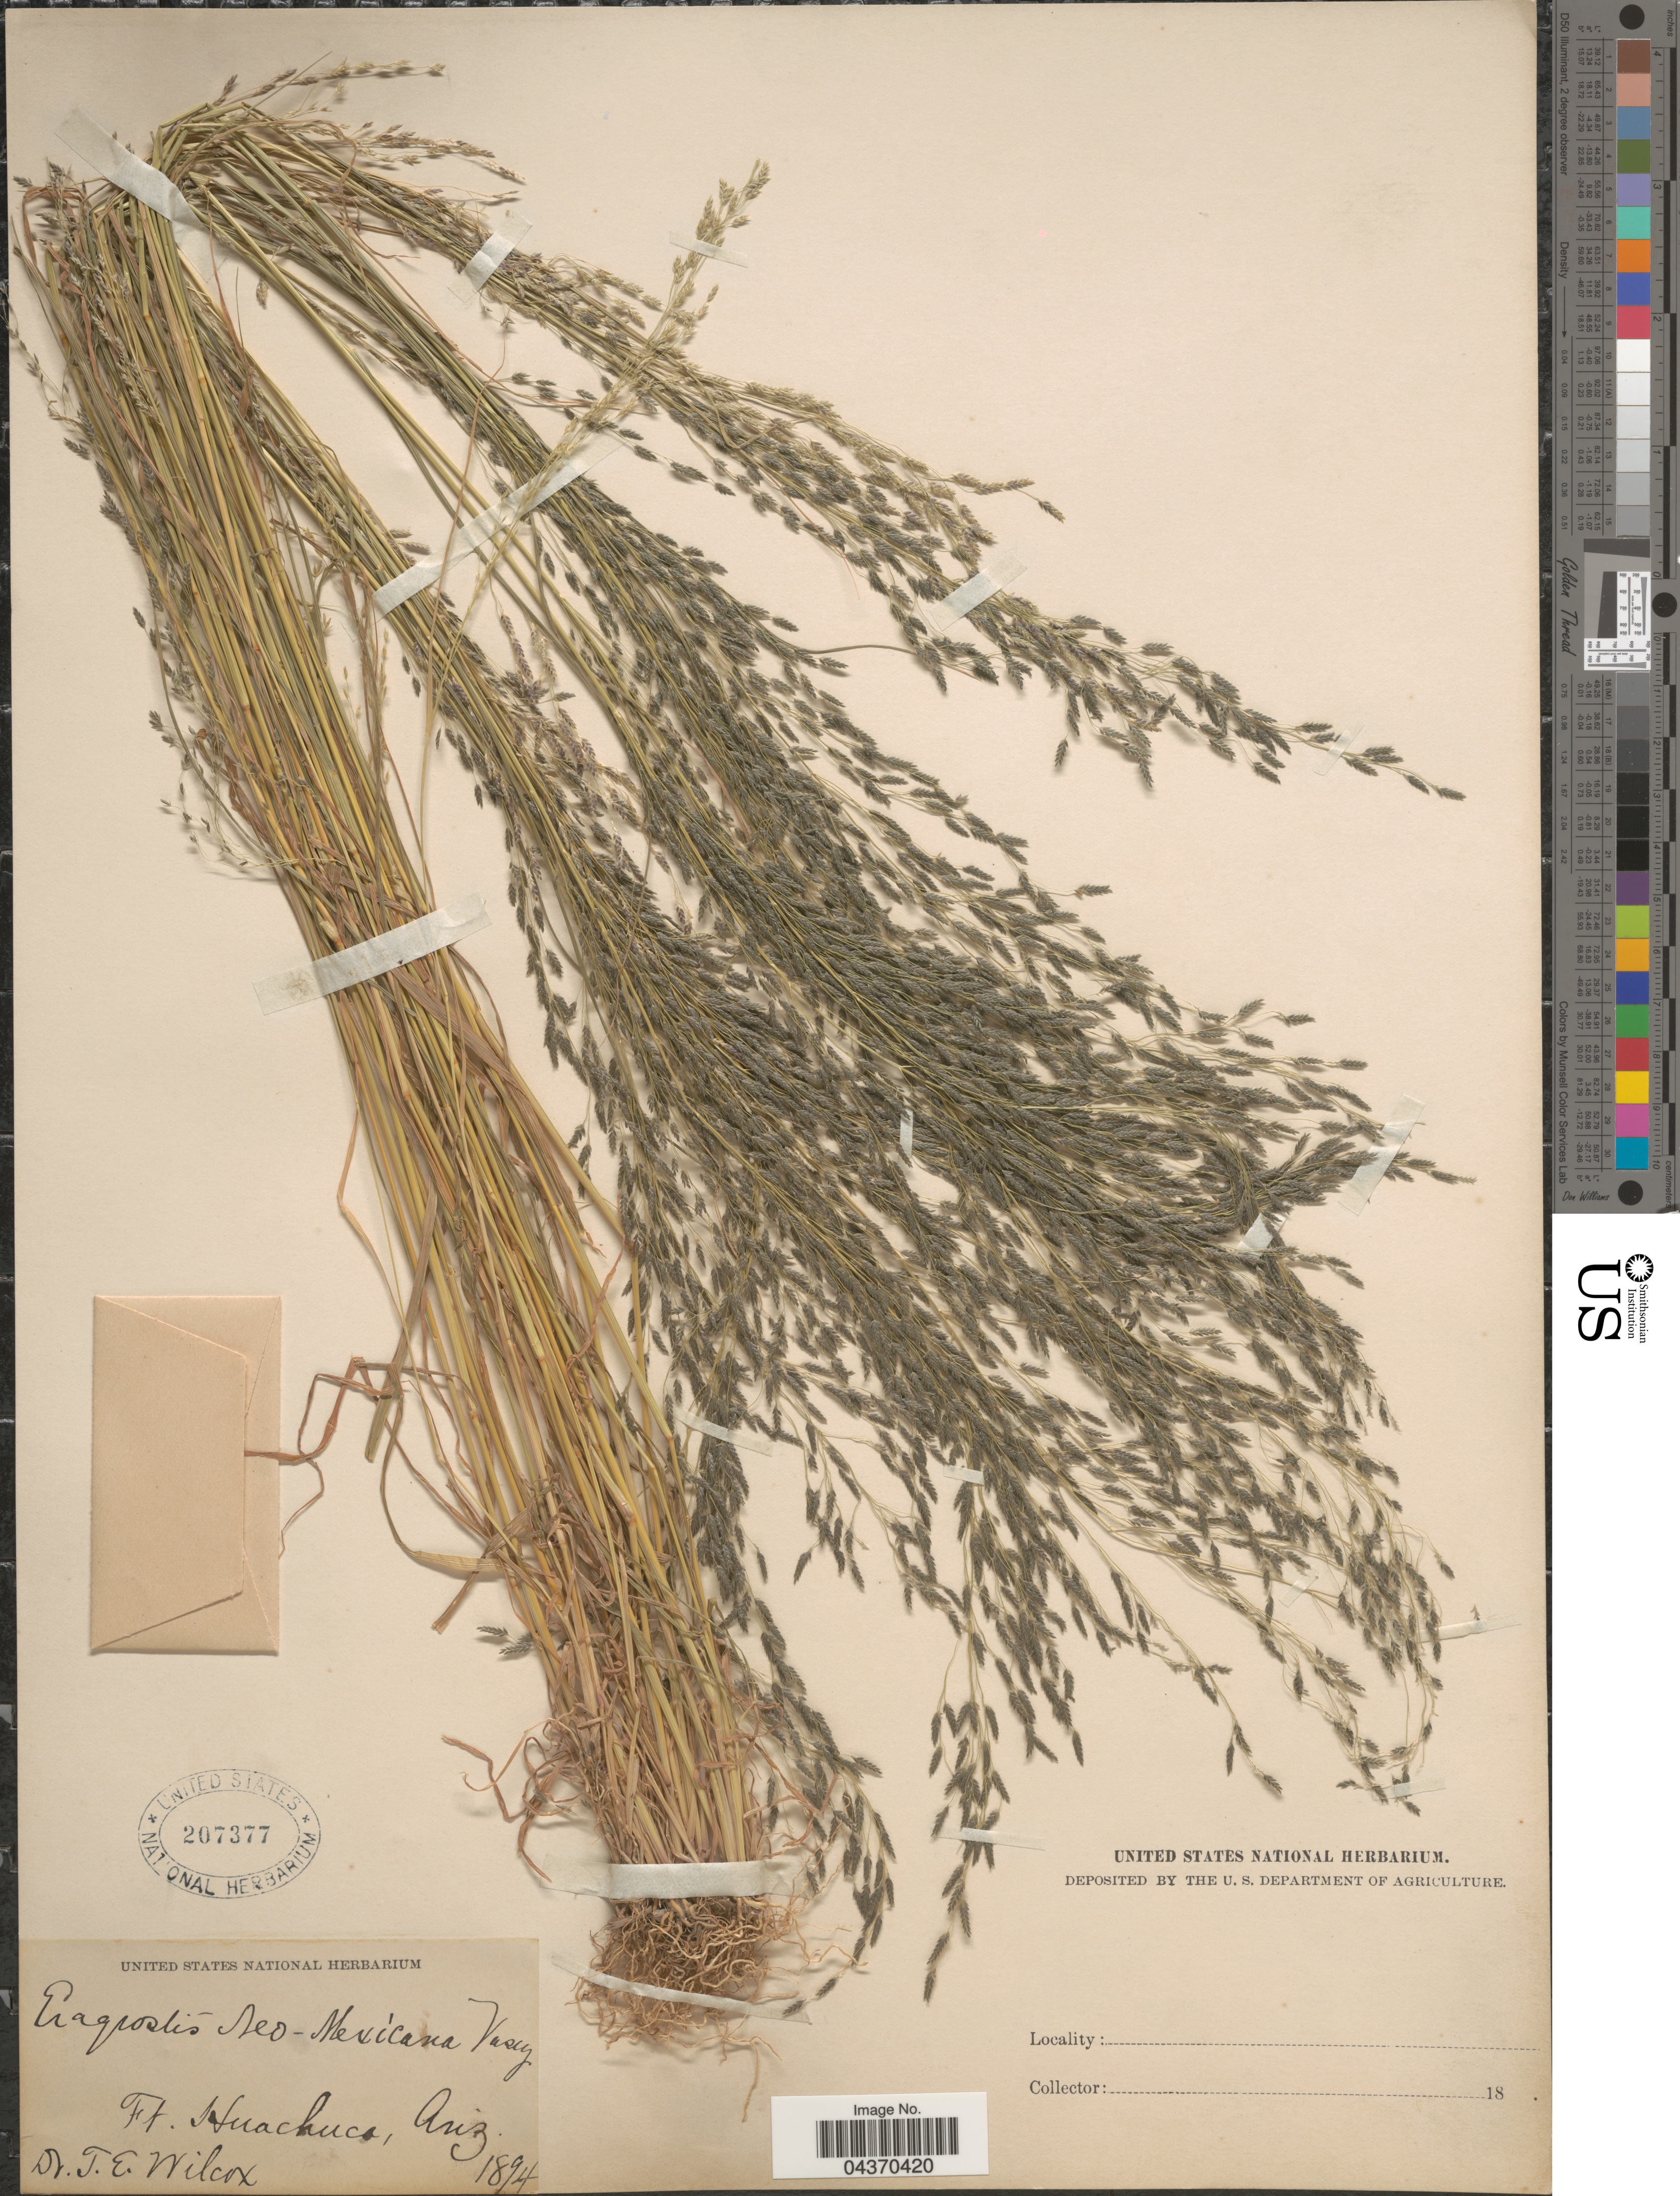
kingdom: Plantae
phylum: Tracheophyta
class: Liliopsida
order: Poales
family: Poaceae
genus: Eragrostis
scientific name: Eragrostis pectinacea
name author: (Michx.) Nees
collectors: T. E. Wilcox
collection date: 1894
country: United States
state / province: Arizona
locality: Ft. Huachuca.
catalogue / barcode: US 207377